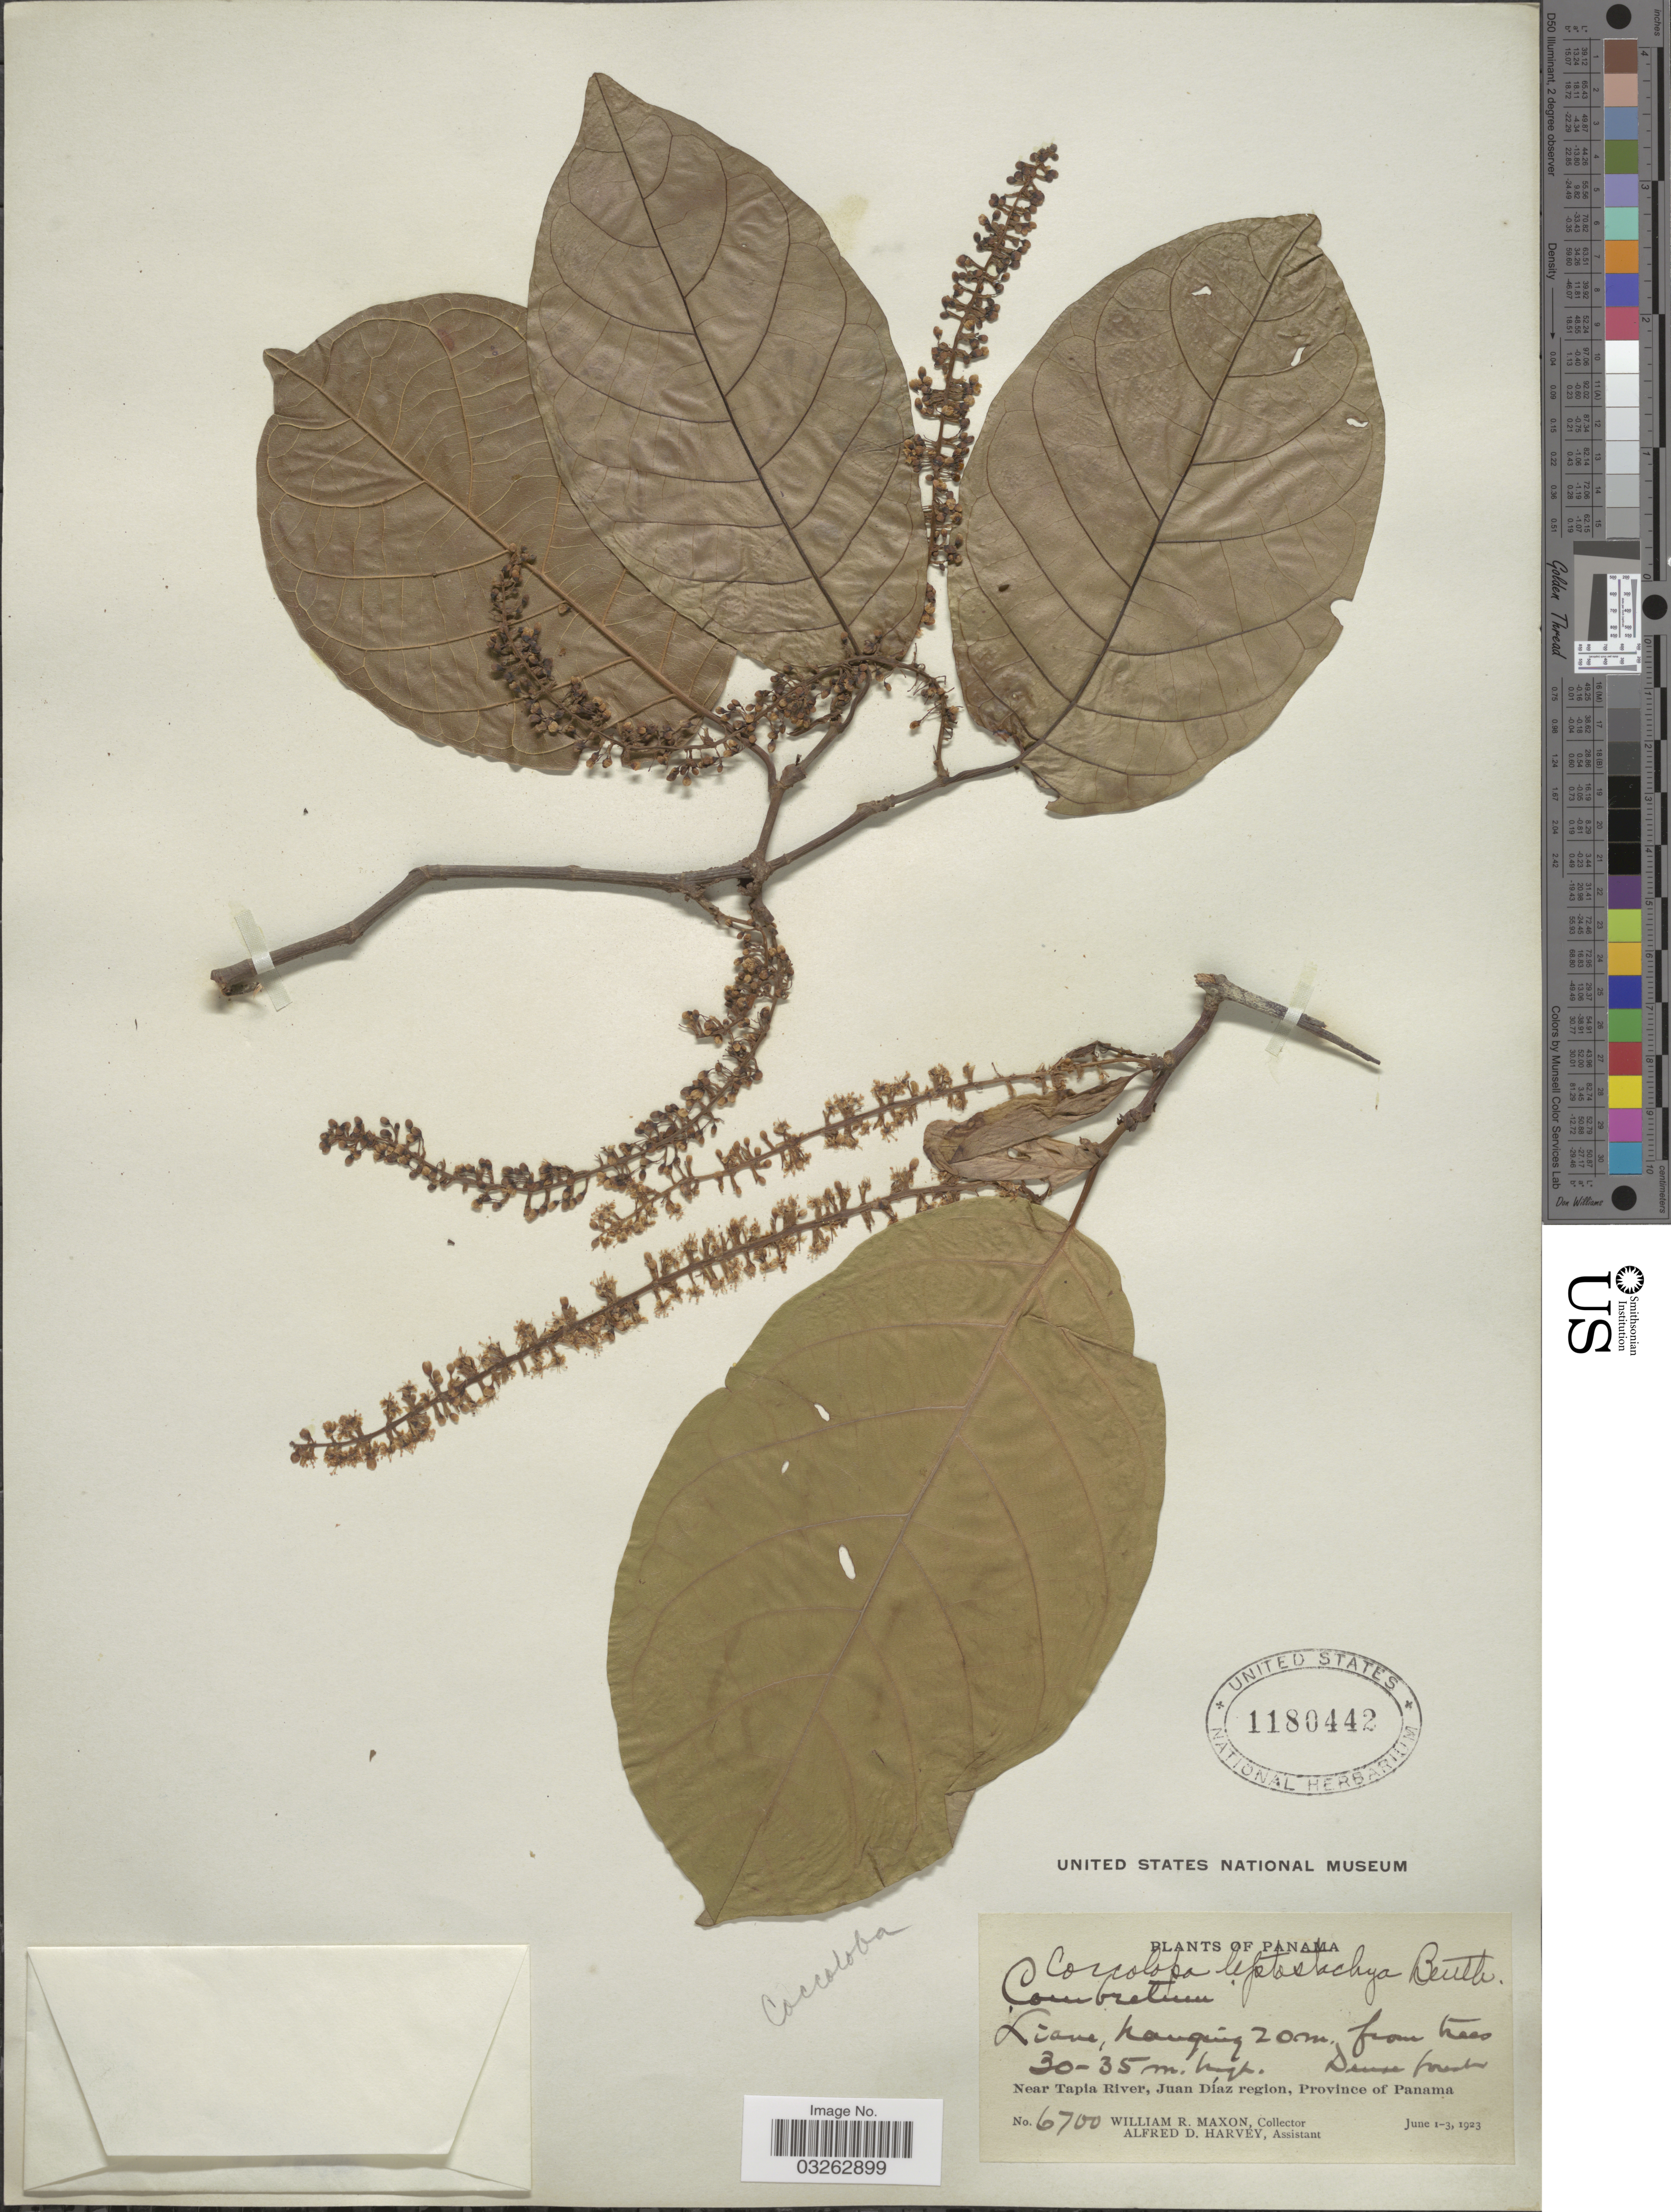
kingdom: Plantae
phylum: Tracheophyta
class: Magnoliopsida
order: Caryophyllales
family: Polygonaceae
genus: Coccoloba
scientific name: Coccoloba parimensis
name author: Benth.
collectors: W. R. Maxon & A. D. Harvey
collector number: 6700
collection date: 1923-06-01/1923-06-03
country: Panama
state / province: Panamá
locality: Near Tapia River, Juan Díaz region.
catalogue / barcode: US 1180442